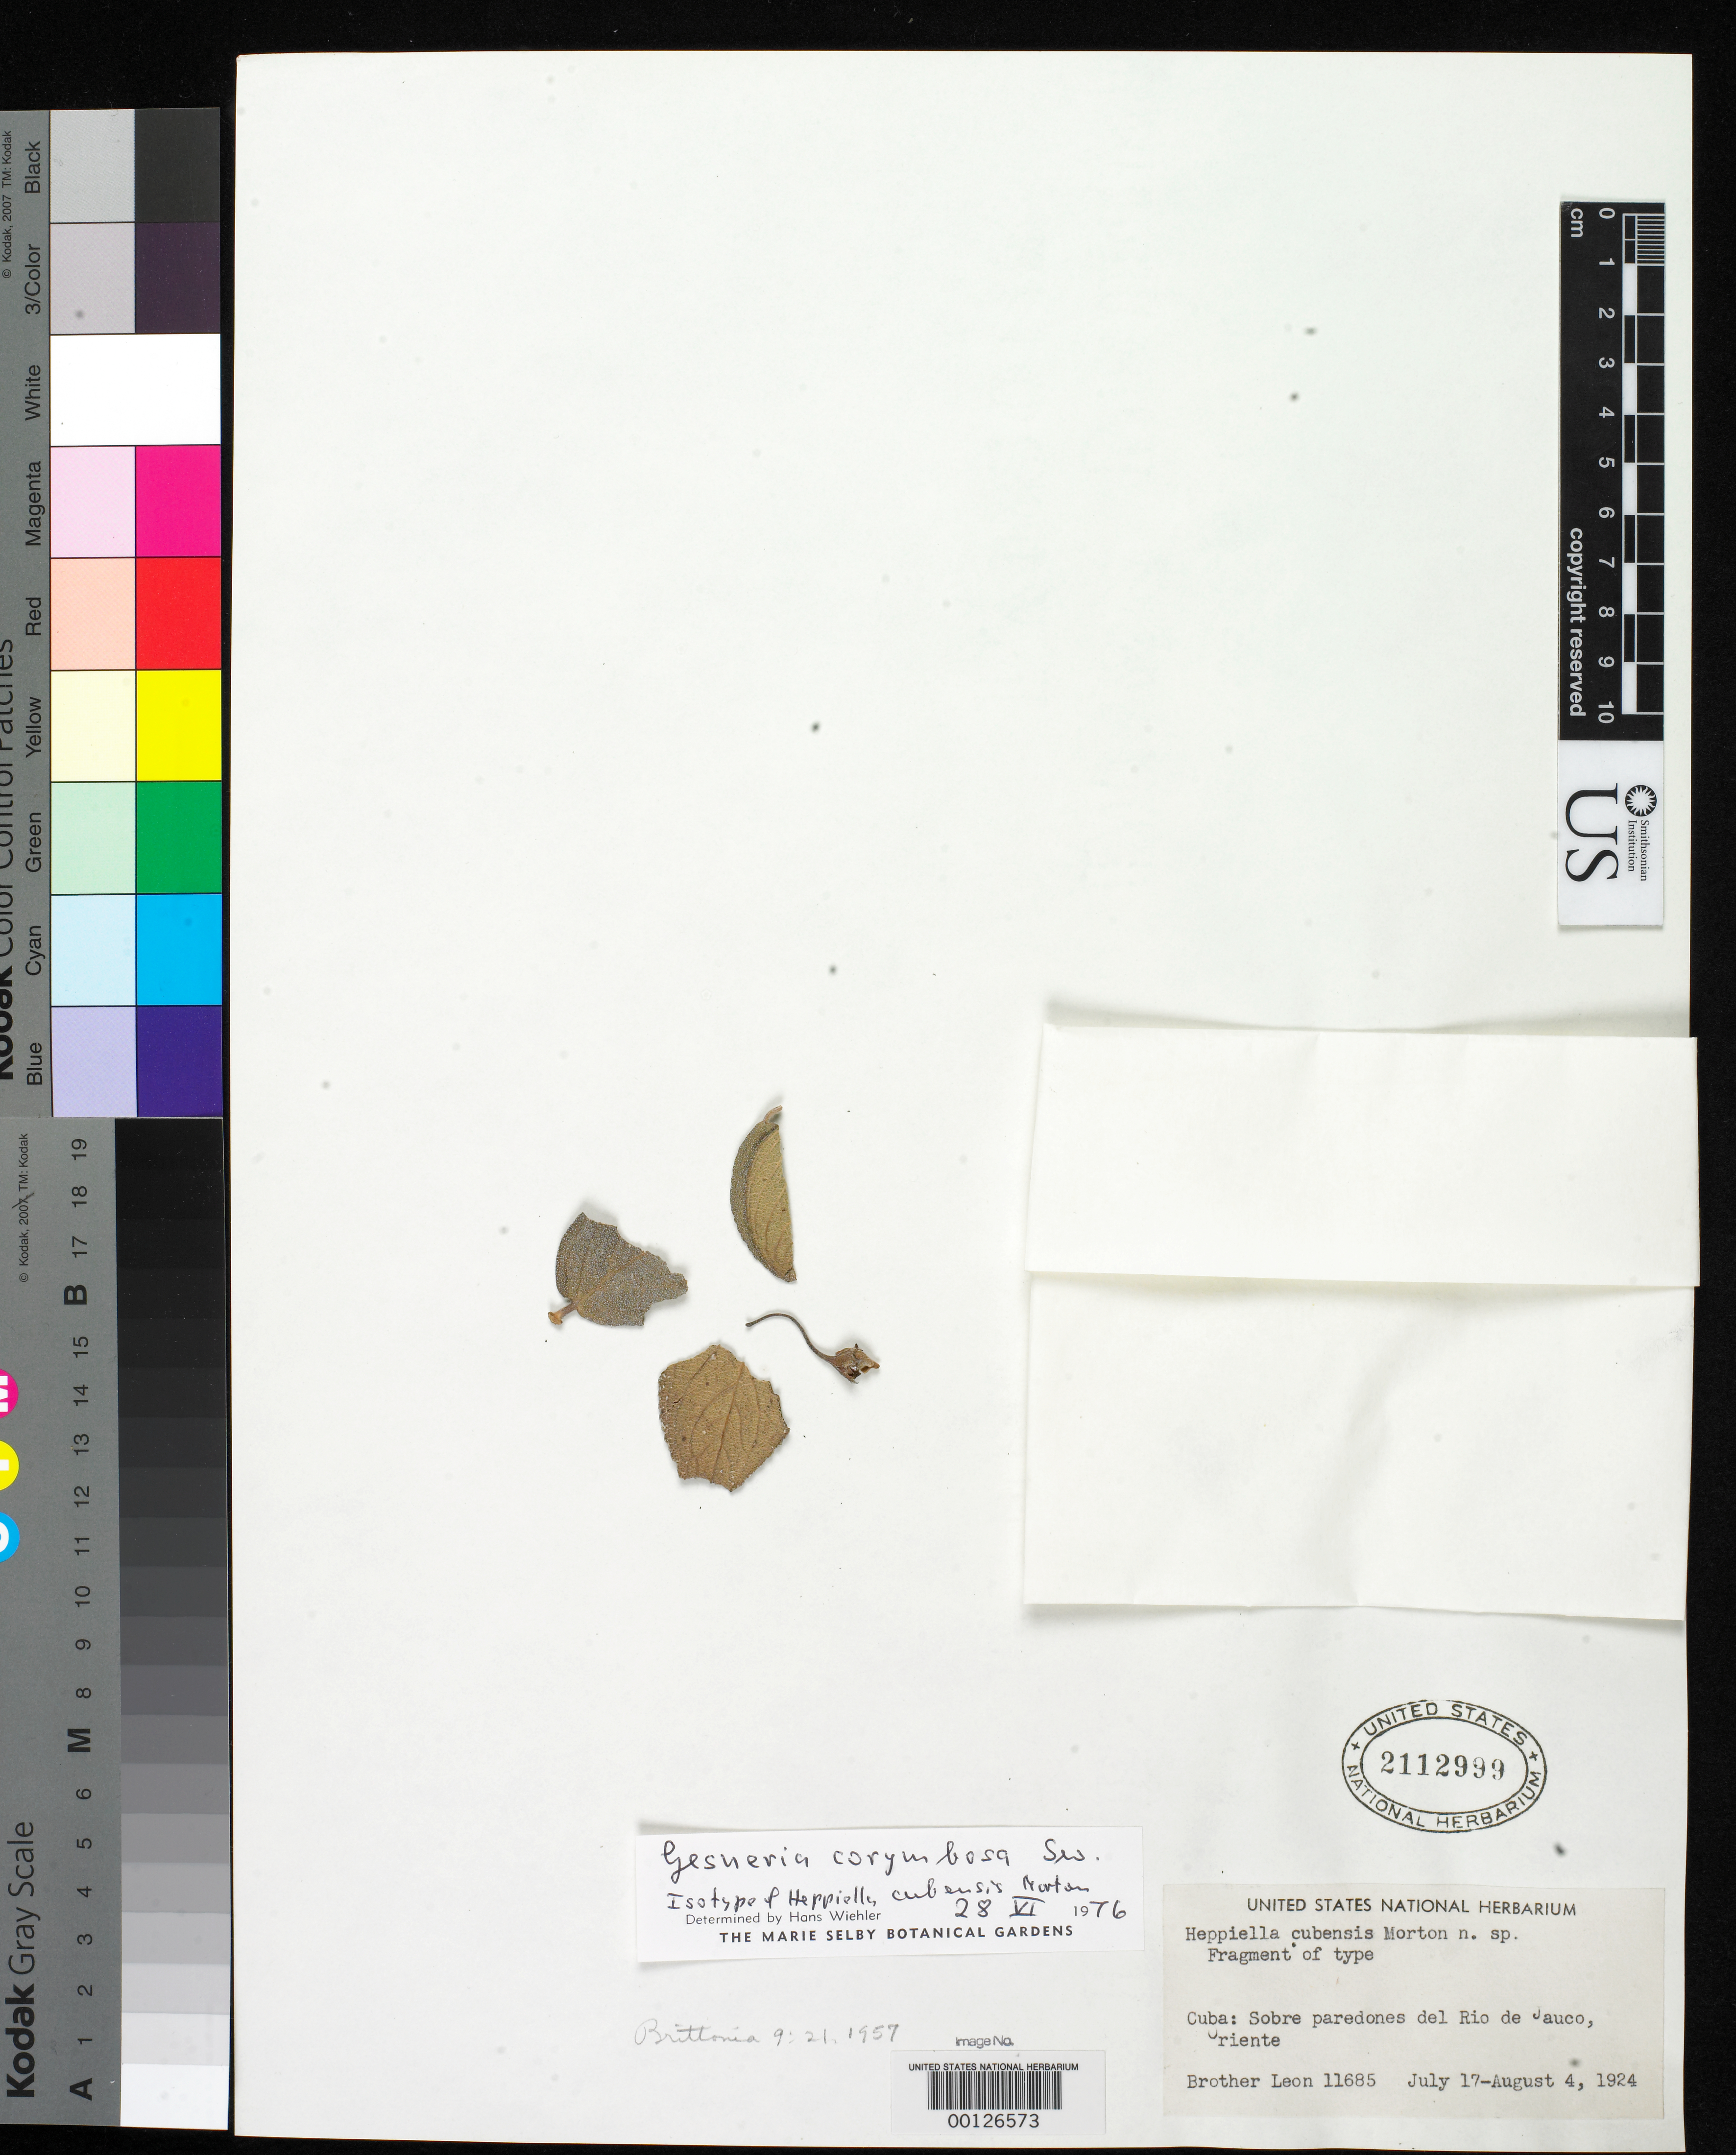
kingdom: Plantae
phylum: Tracheophyta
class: Magnoliopsida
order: Lamiales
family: Gesneriaceae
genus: Heppiella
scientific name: Heppiella cubensis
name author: C.V. Morton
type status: Isotype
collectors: Bro. León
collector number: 11685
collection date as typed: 17 Jul 1924 to 04 Aug 1924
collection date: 1924-07-17/1924-08-04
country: Cuba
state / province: Oriente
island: Greater Antilles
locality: Rio de Jauco.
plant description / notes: "Fragment of type" ex herb. unknown (presumably the holotype at NY)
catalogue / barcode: US 2112999